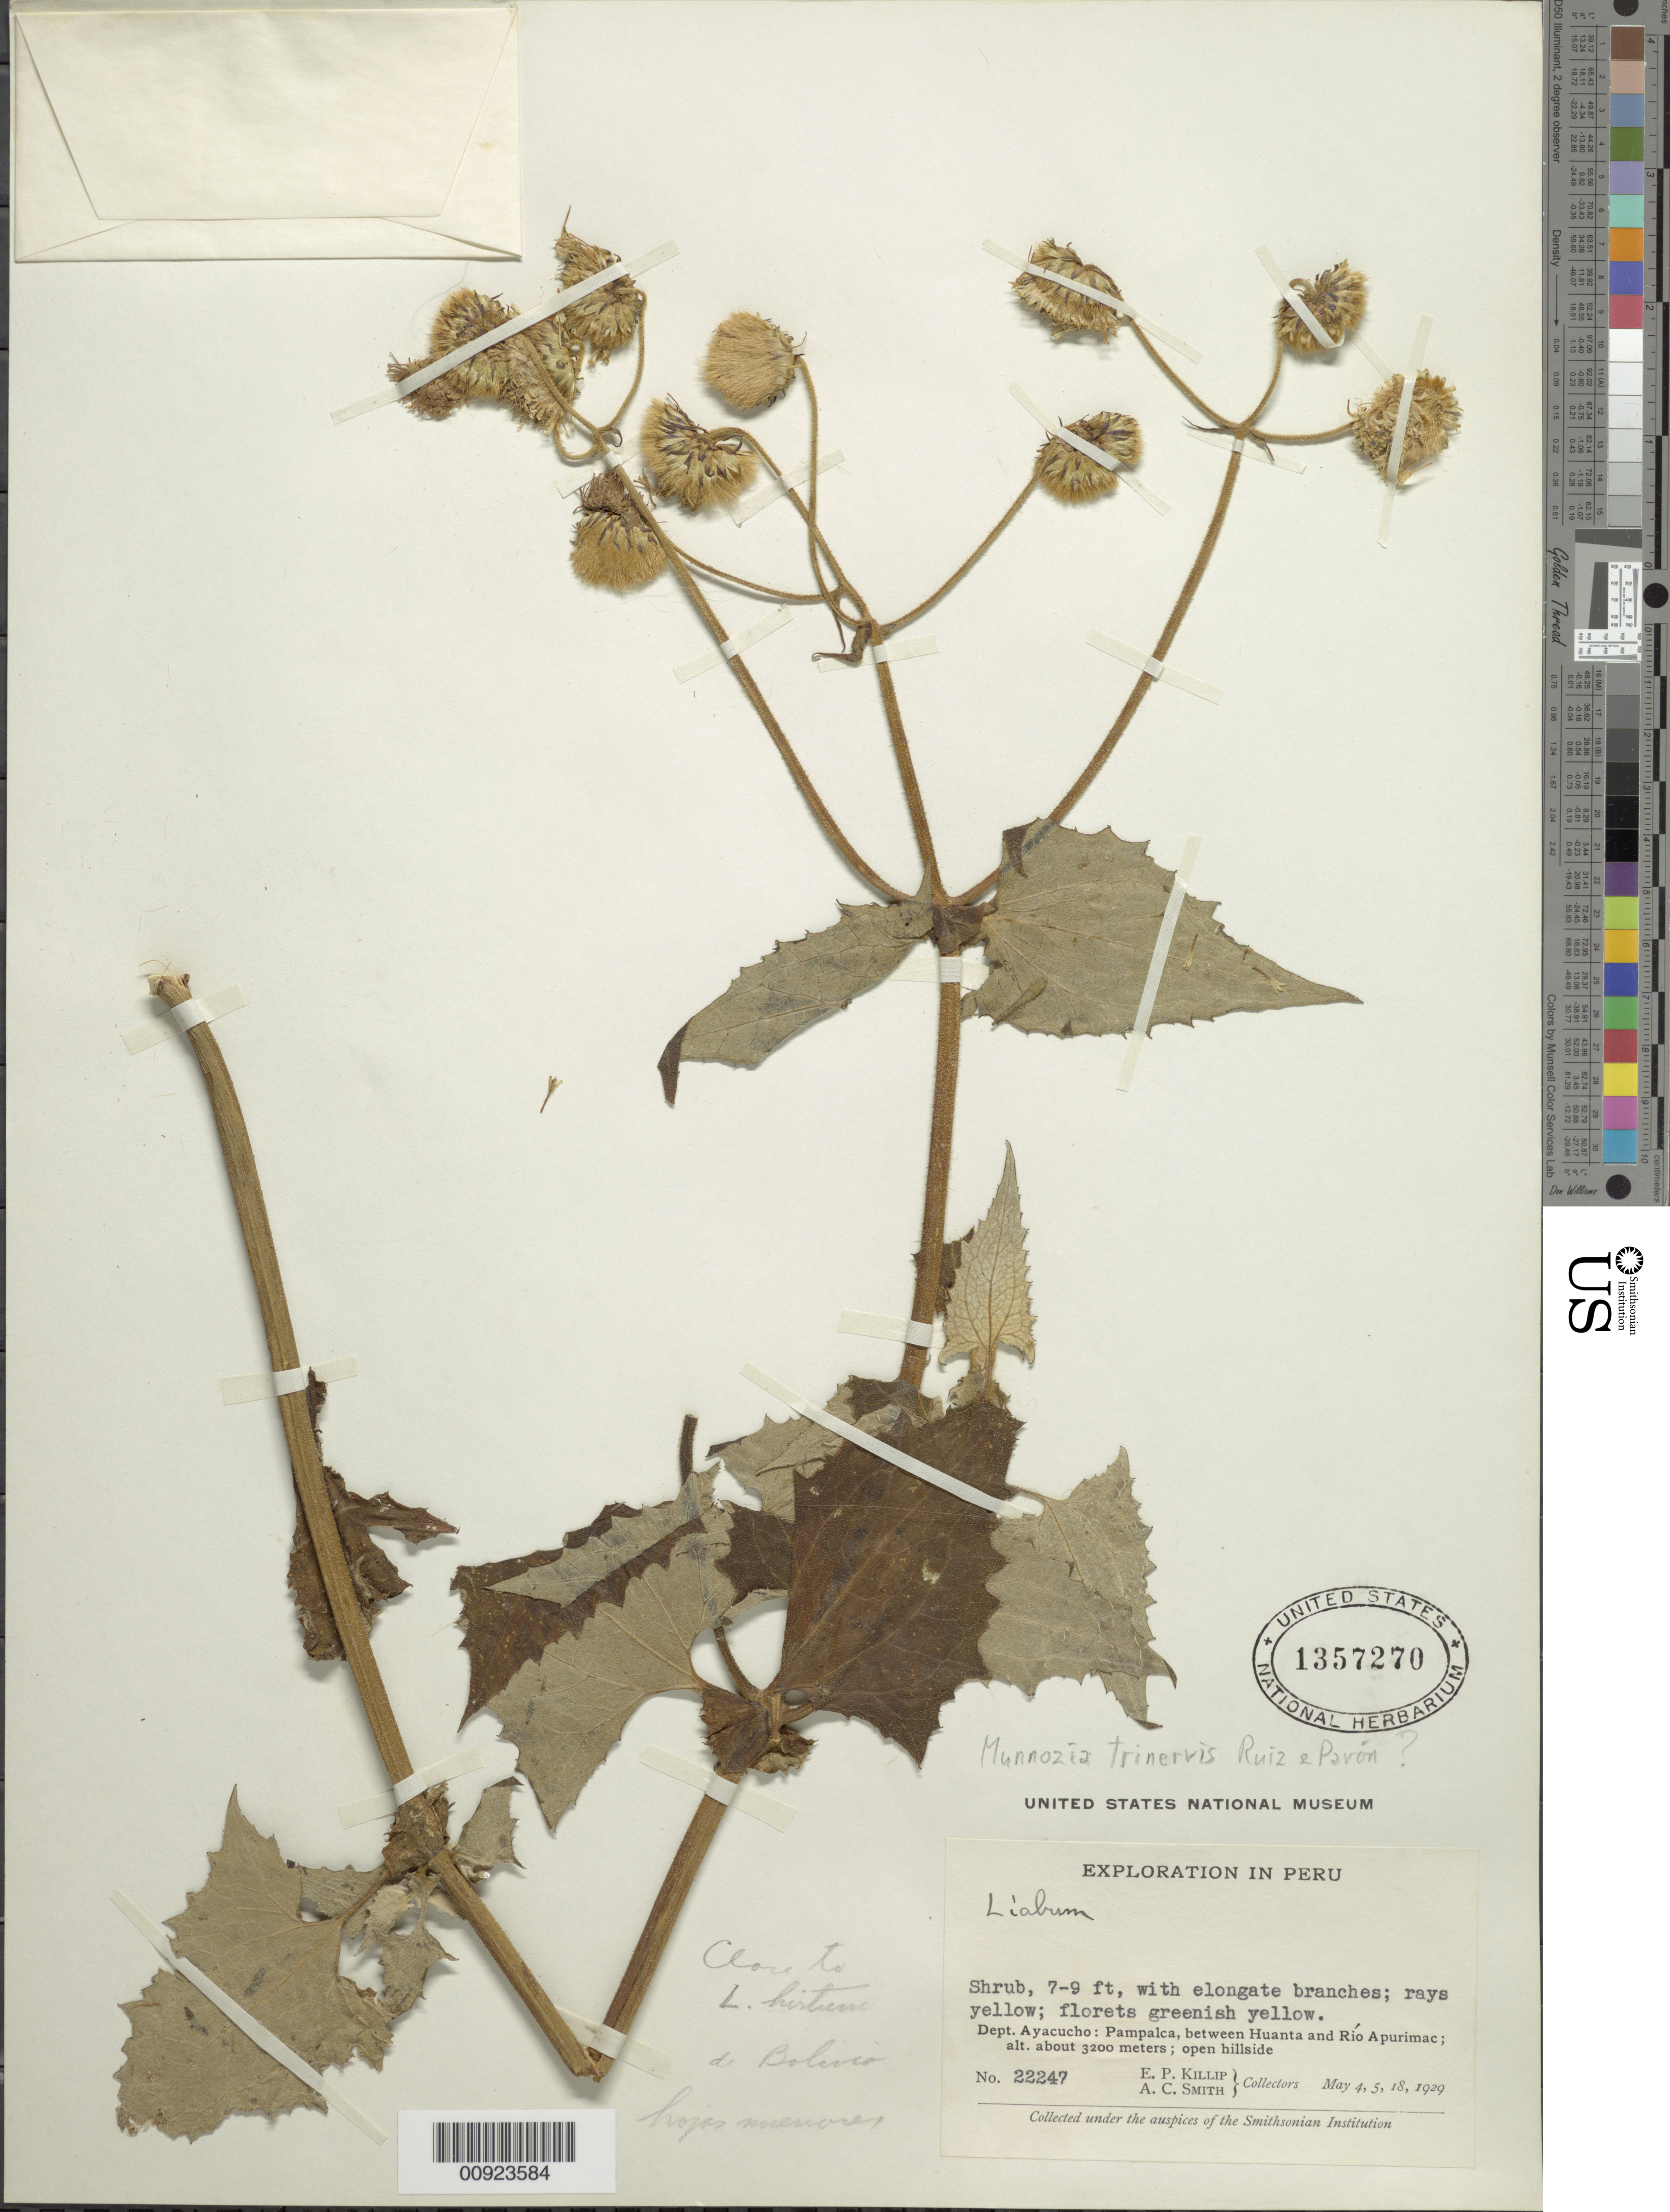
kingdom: Plantae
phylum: Tracheophyta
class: Magnoliopsida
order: Asterales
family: Asteraceae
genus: Munnozia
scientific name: Munnozia trinervis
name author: Ruiz & Pav.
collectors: E. P. Killip & A. C. Smith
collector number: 22247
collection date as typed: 4 May 1929 and 5, 18 May 1929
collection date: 1929-05-04/1929-05-18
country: Peru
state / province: Ayacucho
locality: Pampalca, between Huanta and Rio Apurimac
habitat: Open hillside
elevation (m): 3200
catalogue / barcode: US 1357270